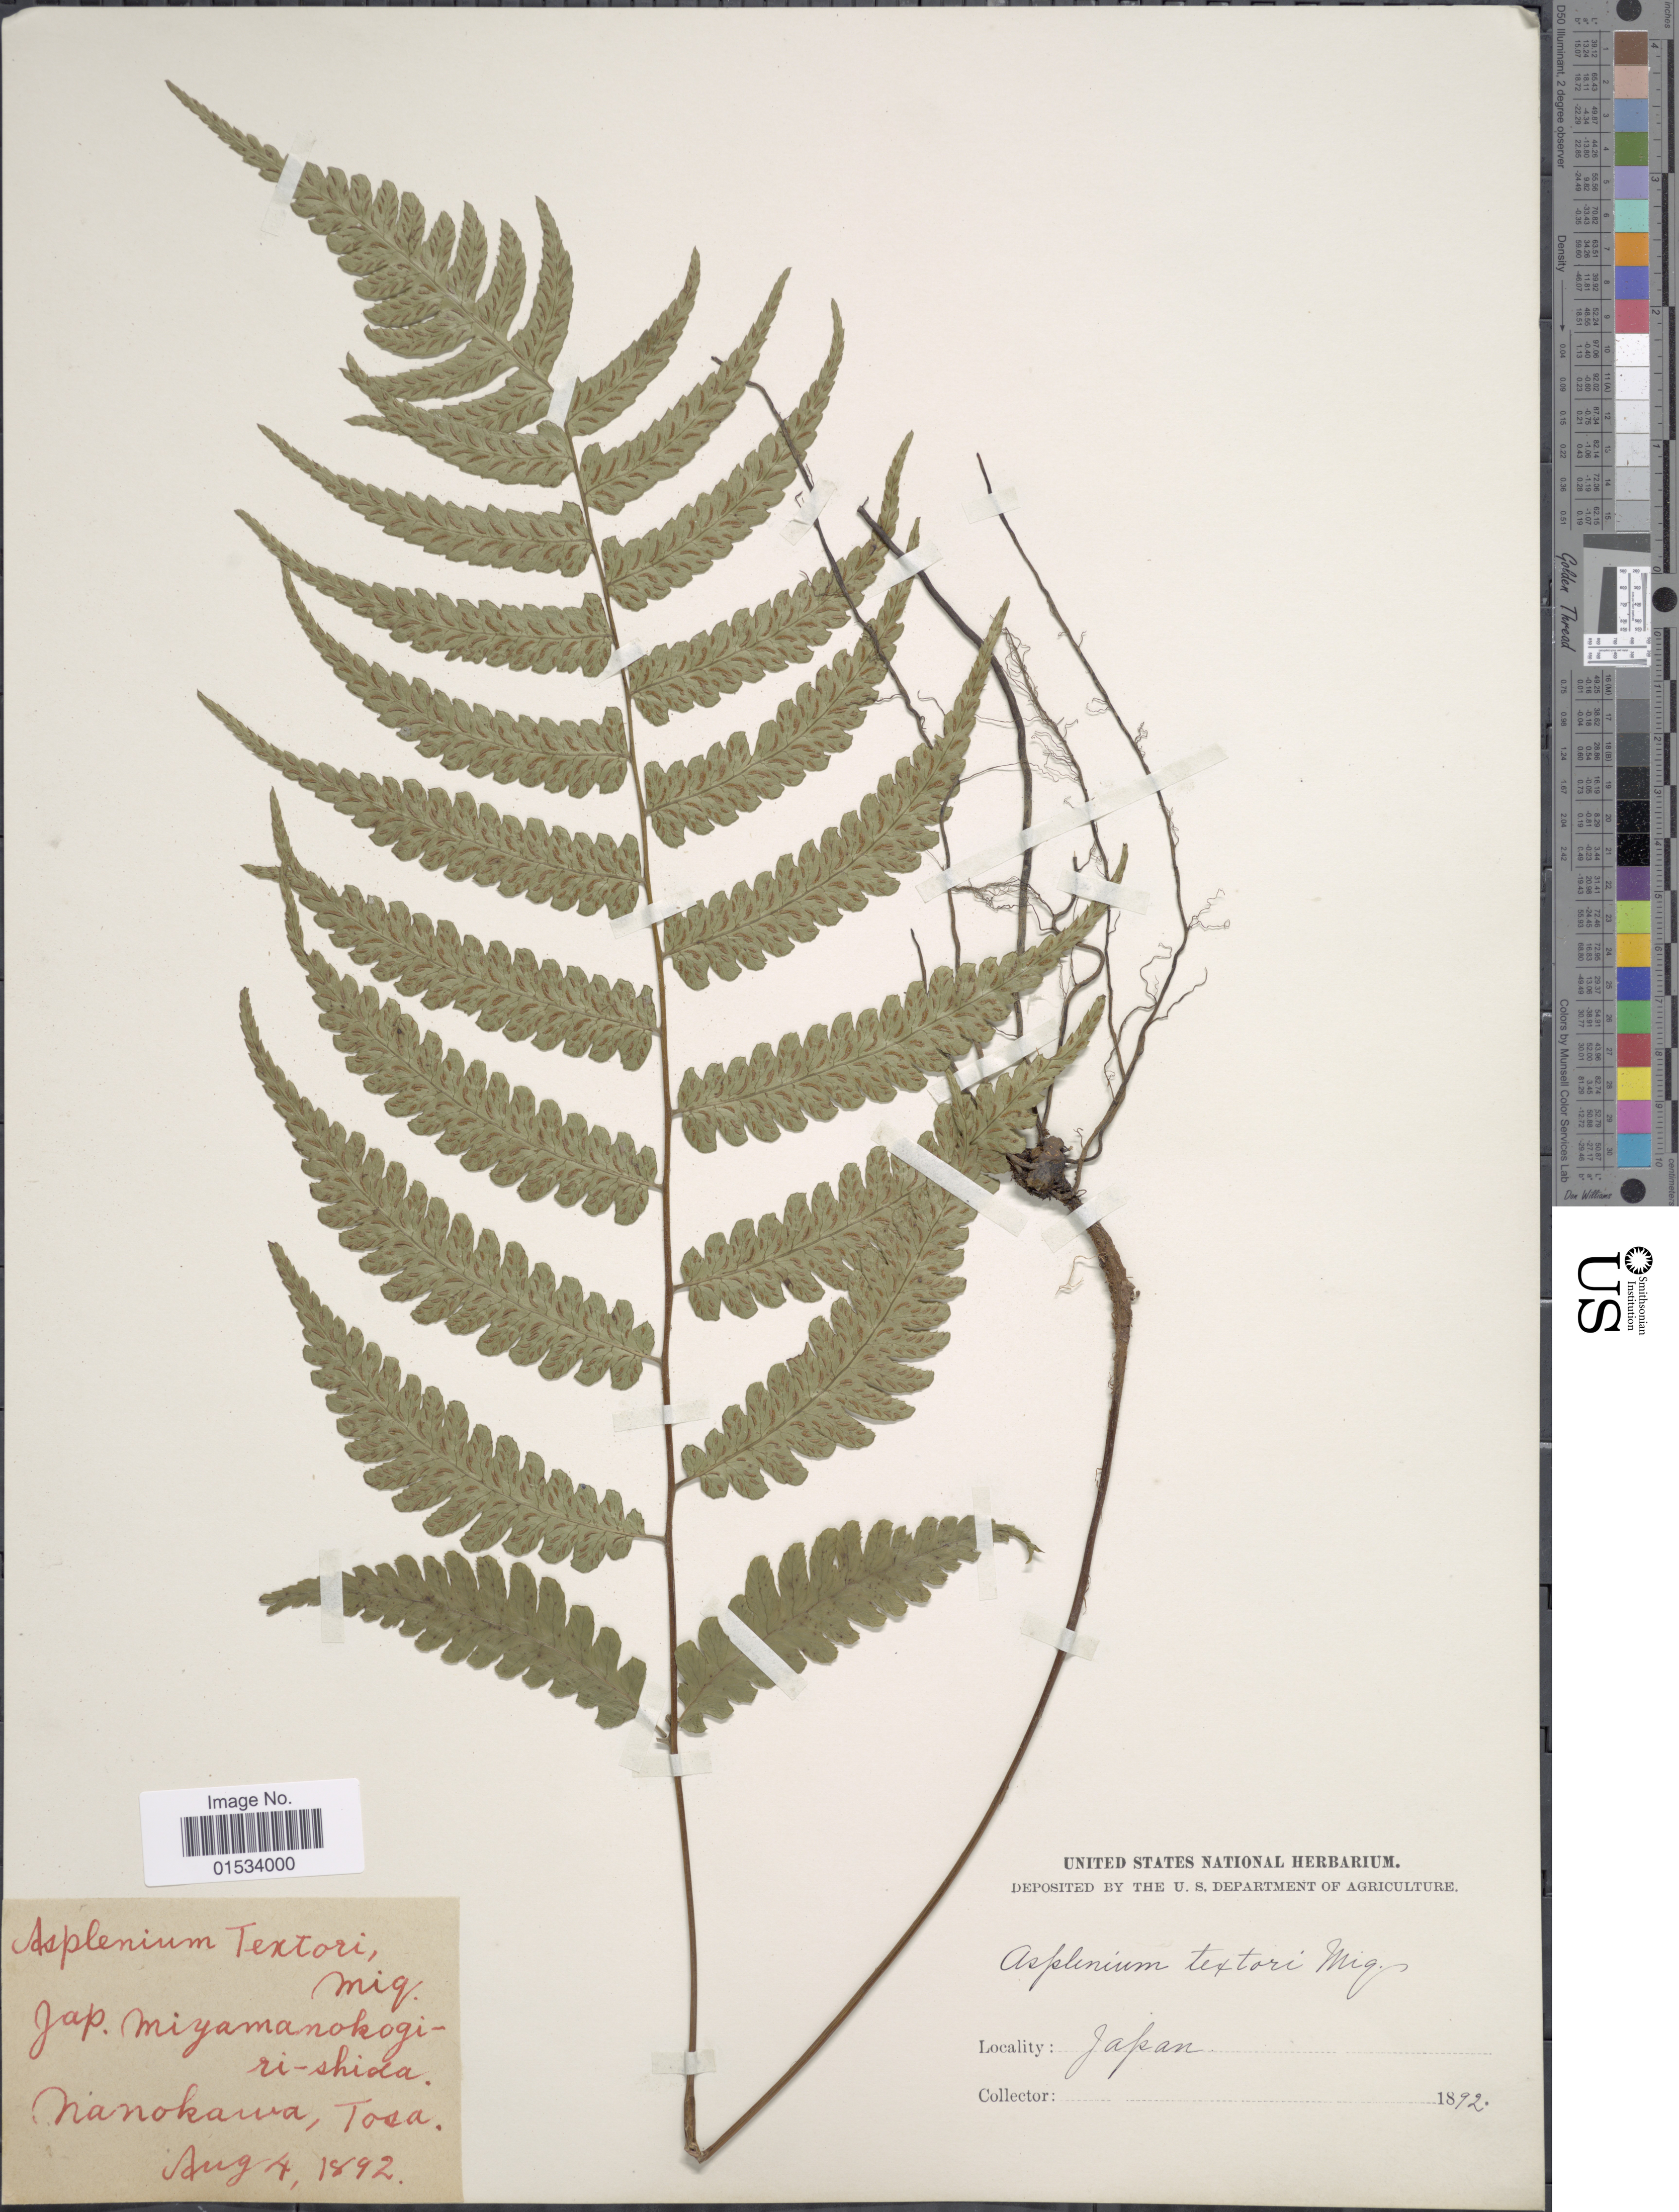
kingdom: Plantae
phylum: Tracheophyta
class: Polypodiopsida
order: Polypodiales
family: Athyriaceae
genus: Diplazium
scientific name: Diplazium mettenianum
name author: (Miq.) C. Chr.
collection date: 1892-08-04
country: Japan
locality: Miyamanokogi-ri-shida, Nanokawa, Tosa